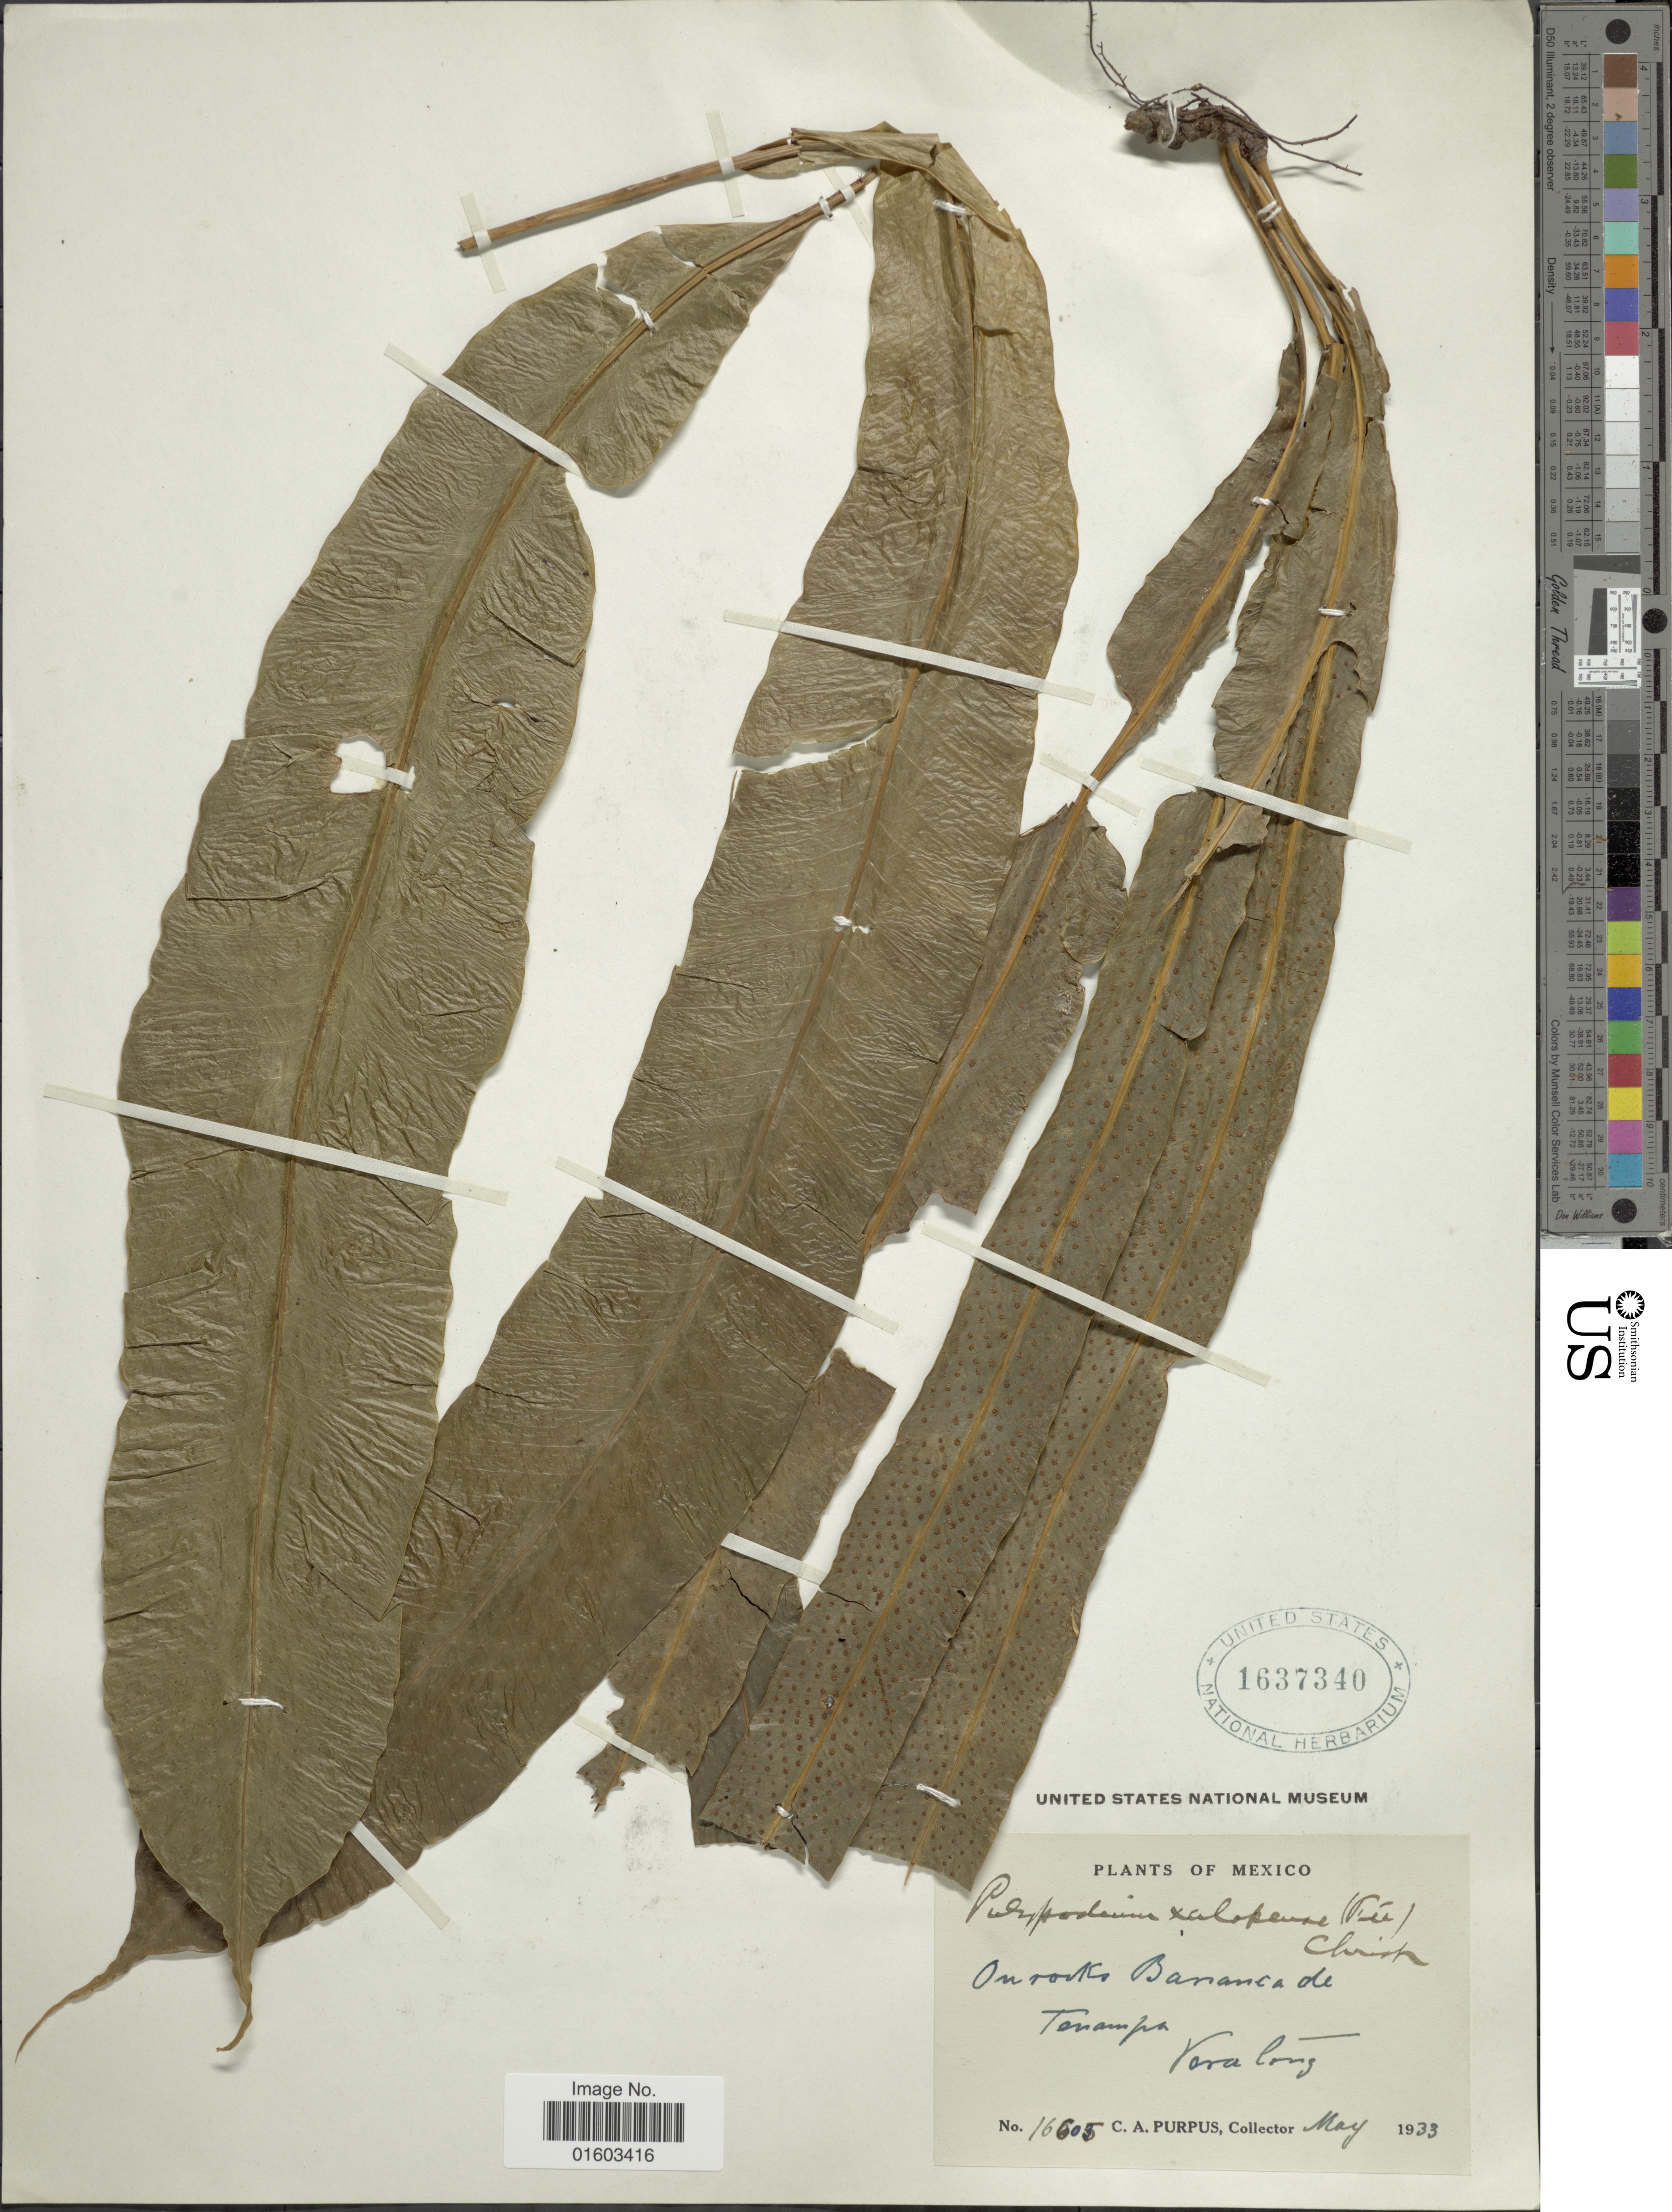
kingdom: Plantae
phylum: Tracheophyta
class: Polypodiopsida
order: Polypodiales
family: Polypodiaceae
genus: Campyloneurum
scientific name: Campyloneurum xalapense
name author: Fée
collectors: C. A. Purpus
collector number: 16605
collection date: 1933-05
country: Mexico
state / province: Veracruz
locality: Tanampa, Vera Cruz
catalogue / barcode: US 1637340